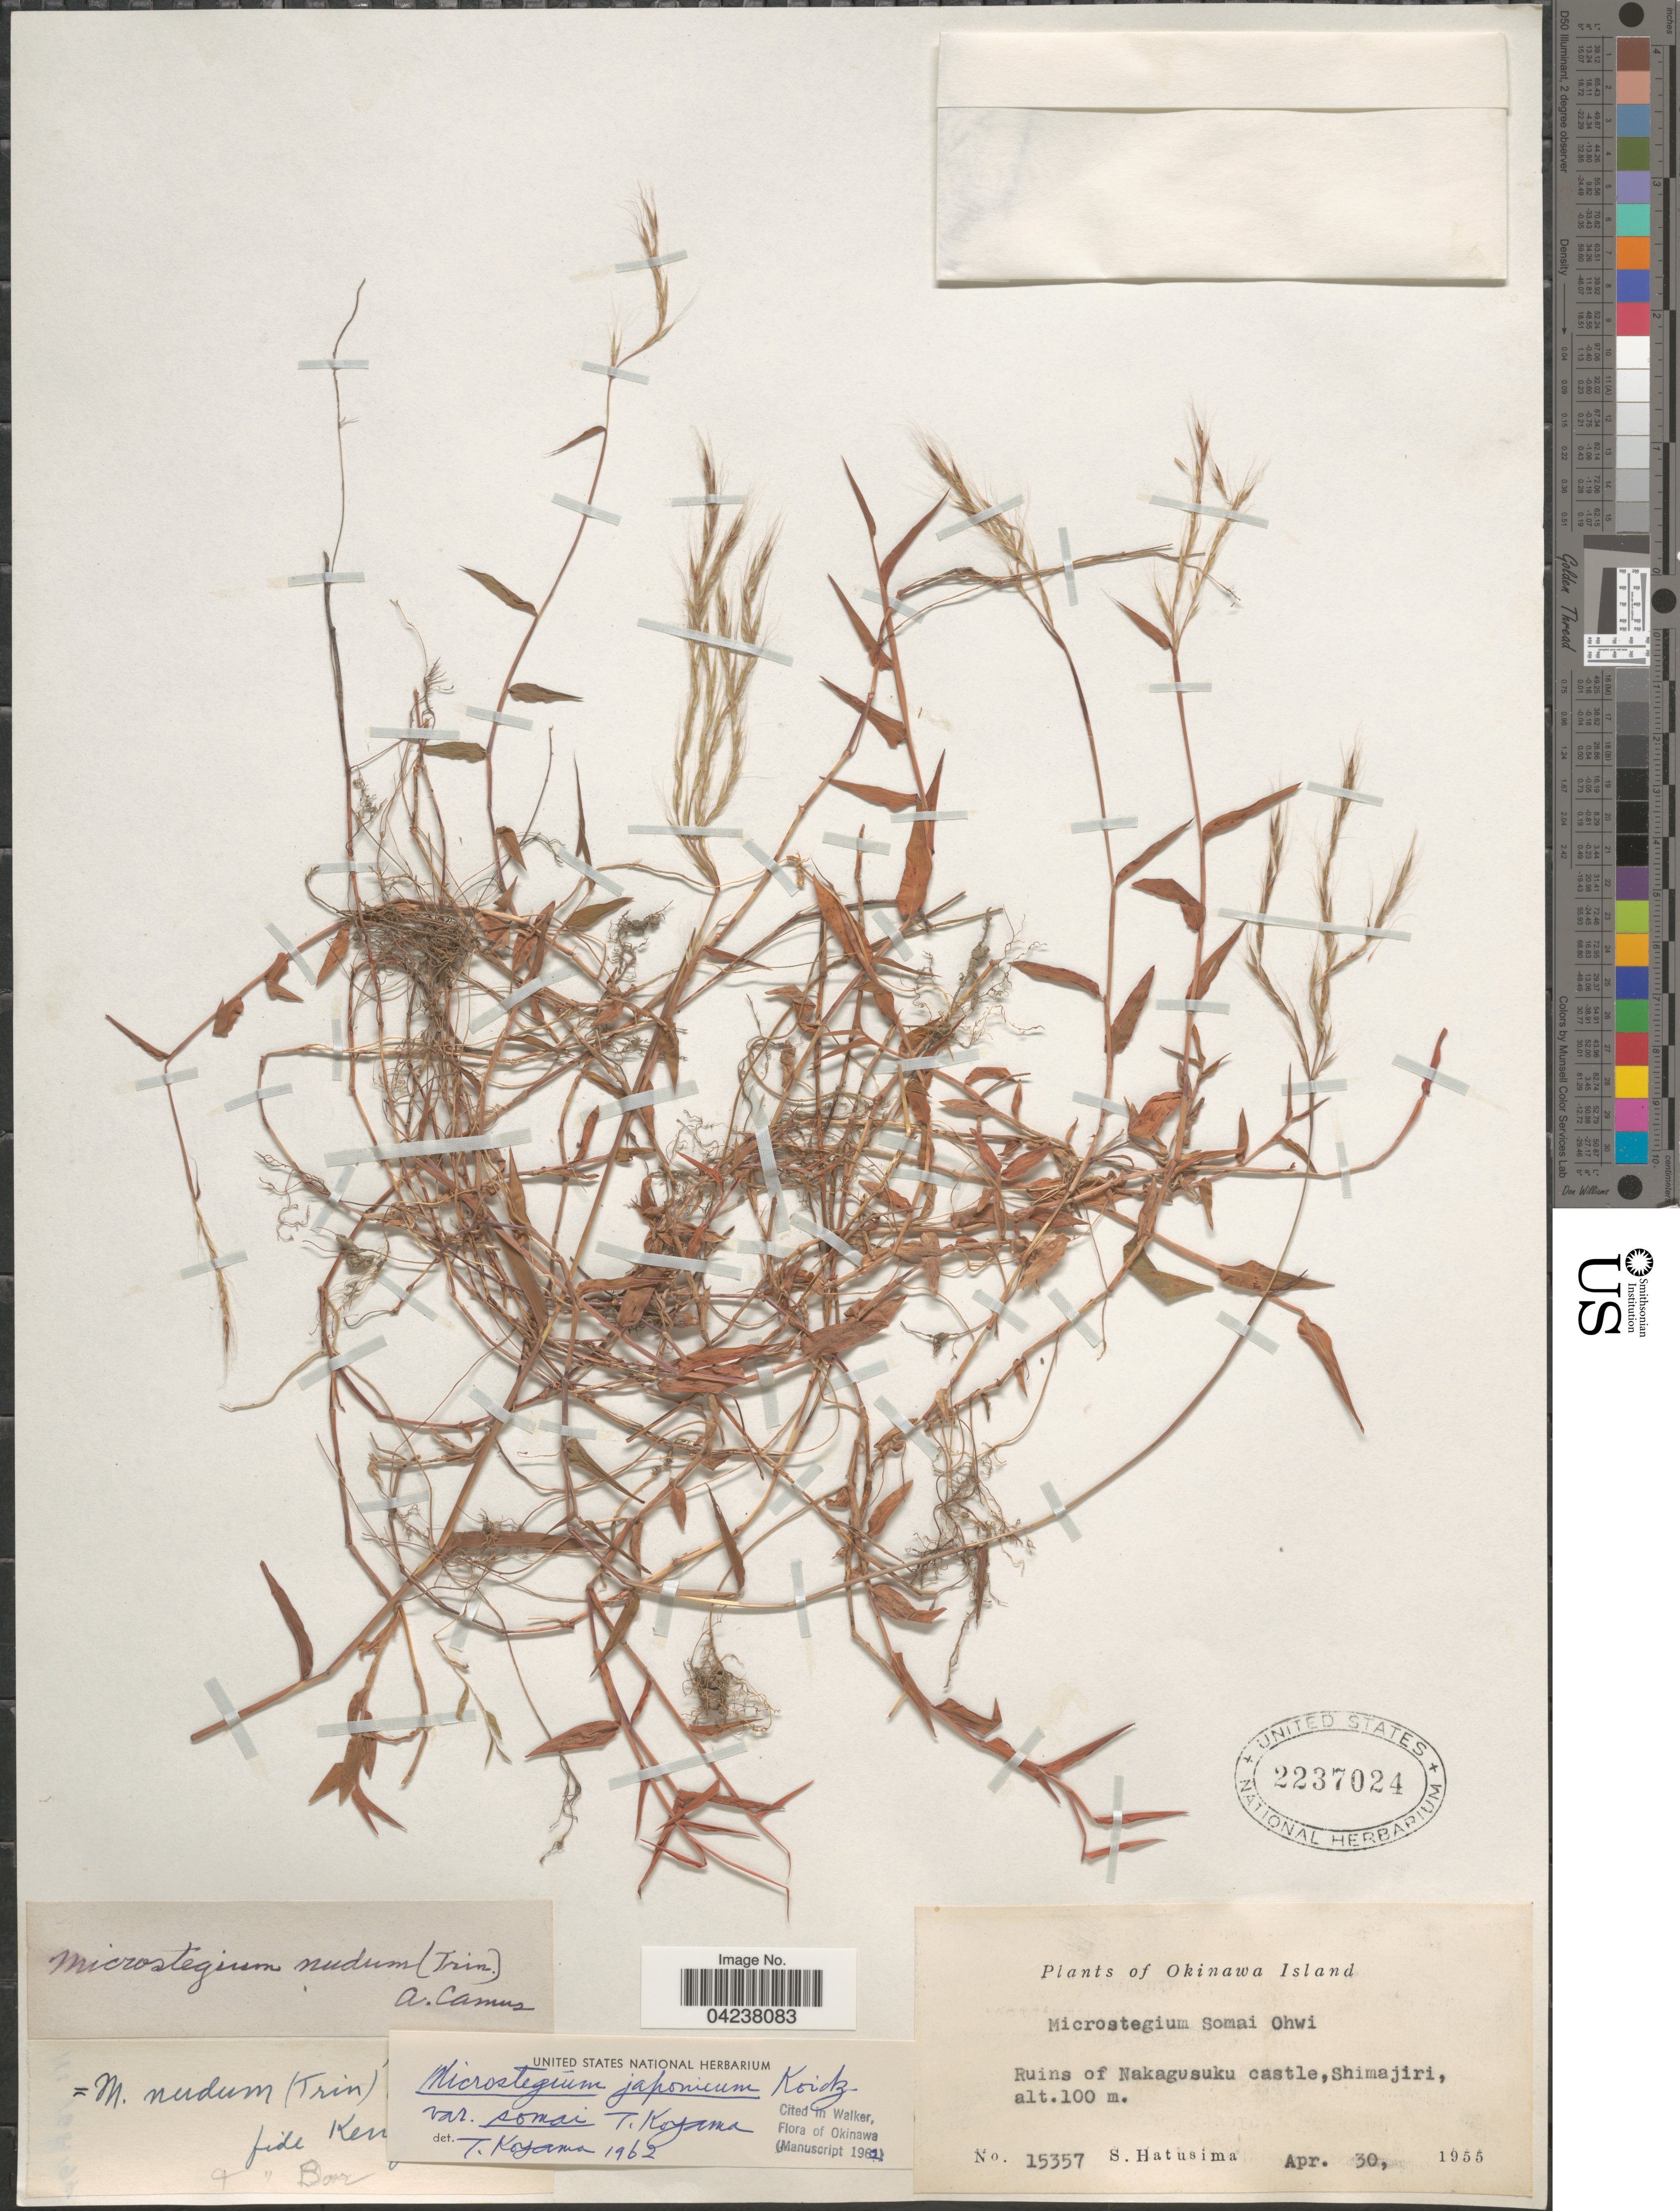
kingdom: Plantae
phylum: Tracheophyta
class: Liliopsida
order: Poales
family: Poaceae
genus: Microstegium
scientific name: Microstegium somae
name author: (Hayata) Ohwi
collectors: S. Hatusima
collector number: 15357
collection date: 1955-04-30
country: Japan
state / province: Okinawa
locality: Okinawa Island. Ruins of Nakagusuku castle, Shimajiri.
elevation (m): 100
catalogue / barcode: US 2237024